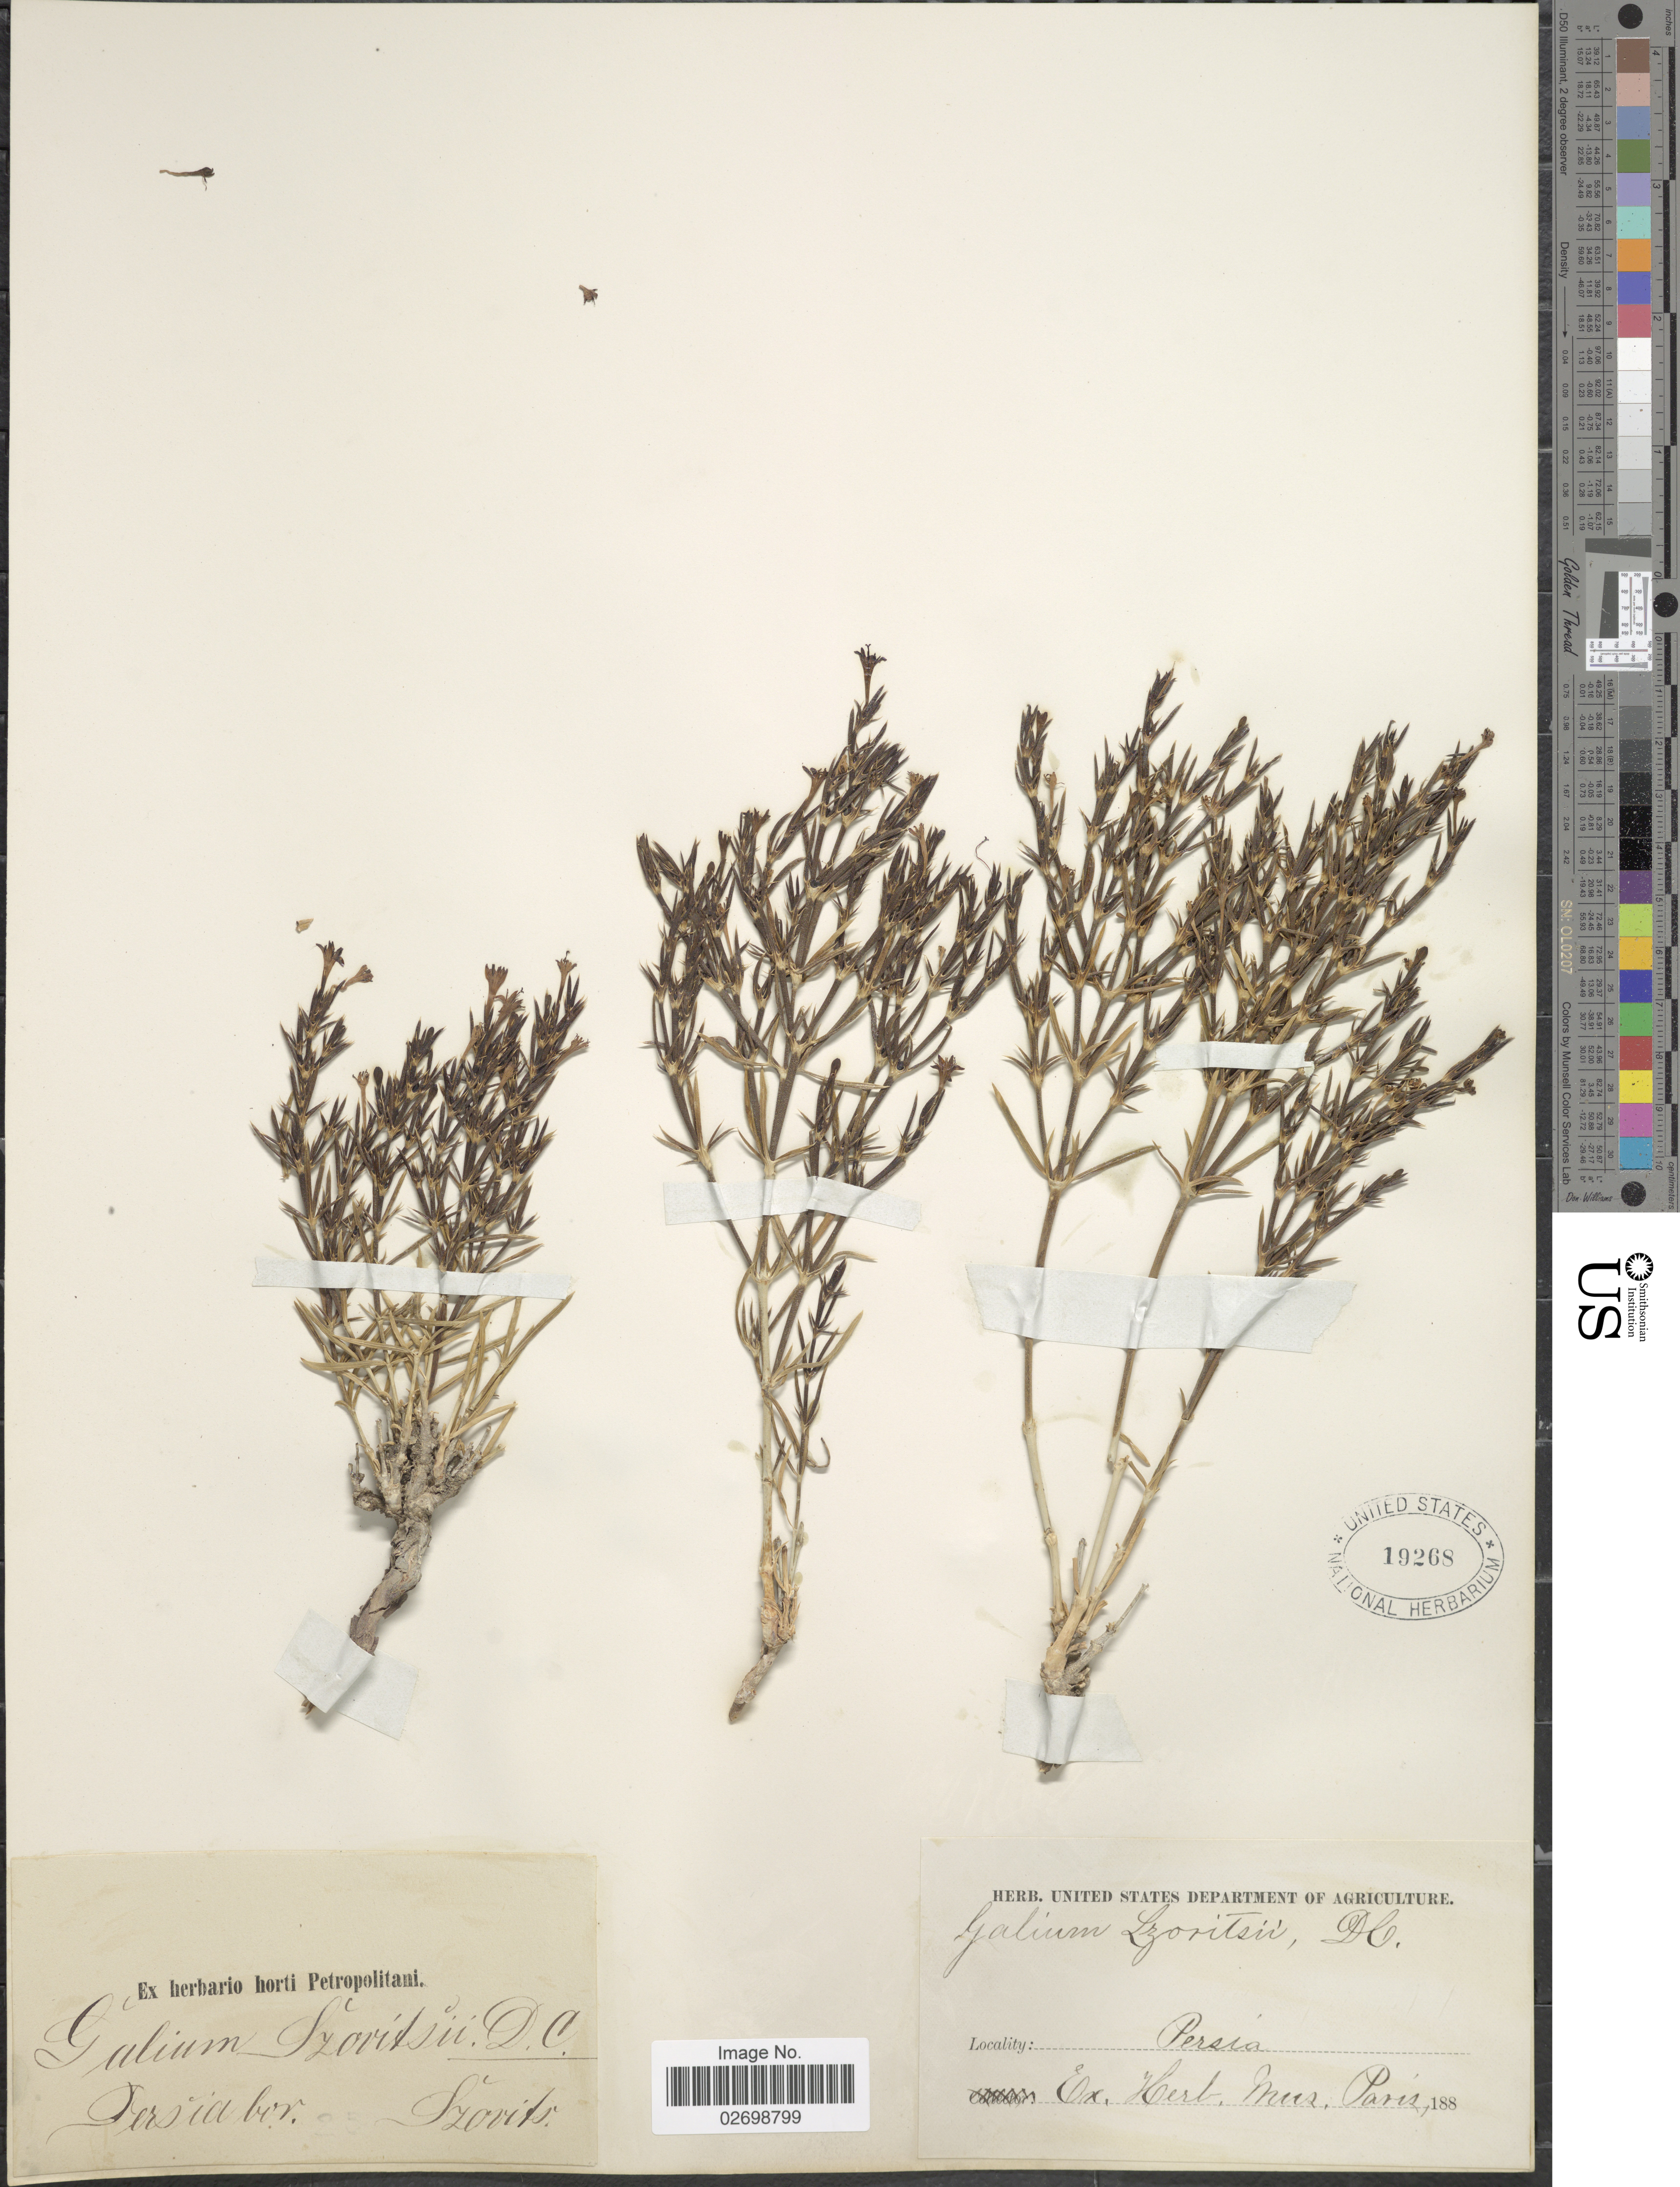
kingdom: Plantae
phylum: Tracheophyta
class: Magnoliopsida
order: Gentianales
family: Rubiaceae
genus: Galium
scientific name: Galium szovitsii DC. ined.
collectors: Szovits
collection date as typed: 188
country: Iran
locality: Persia bor.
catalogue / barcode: US 19268